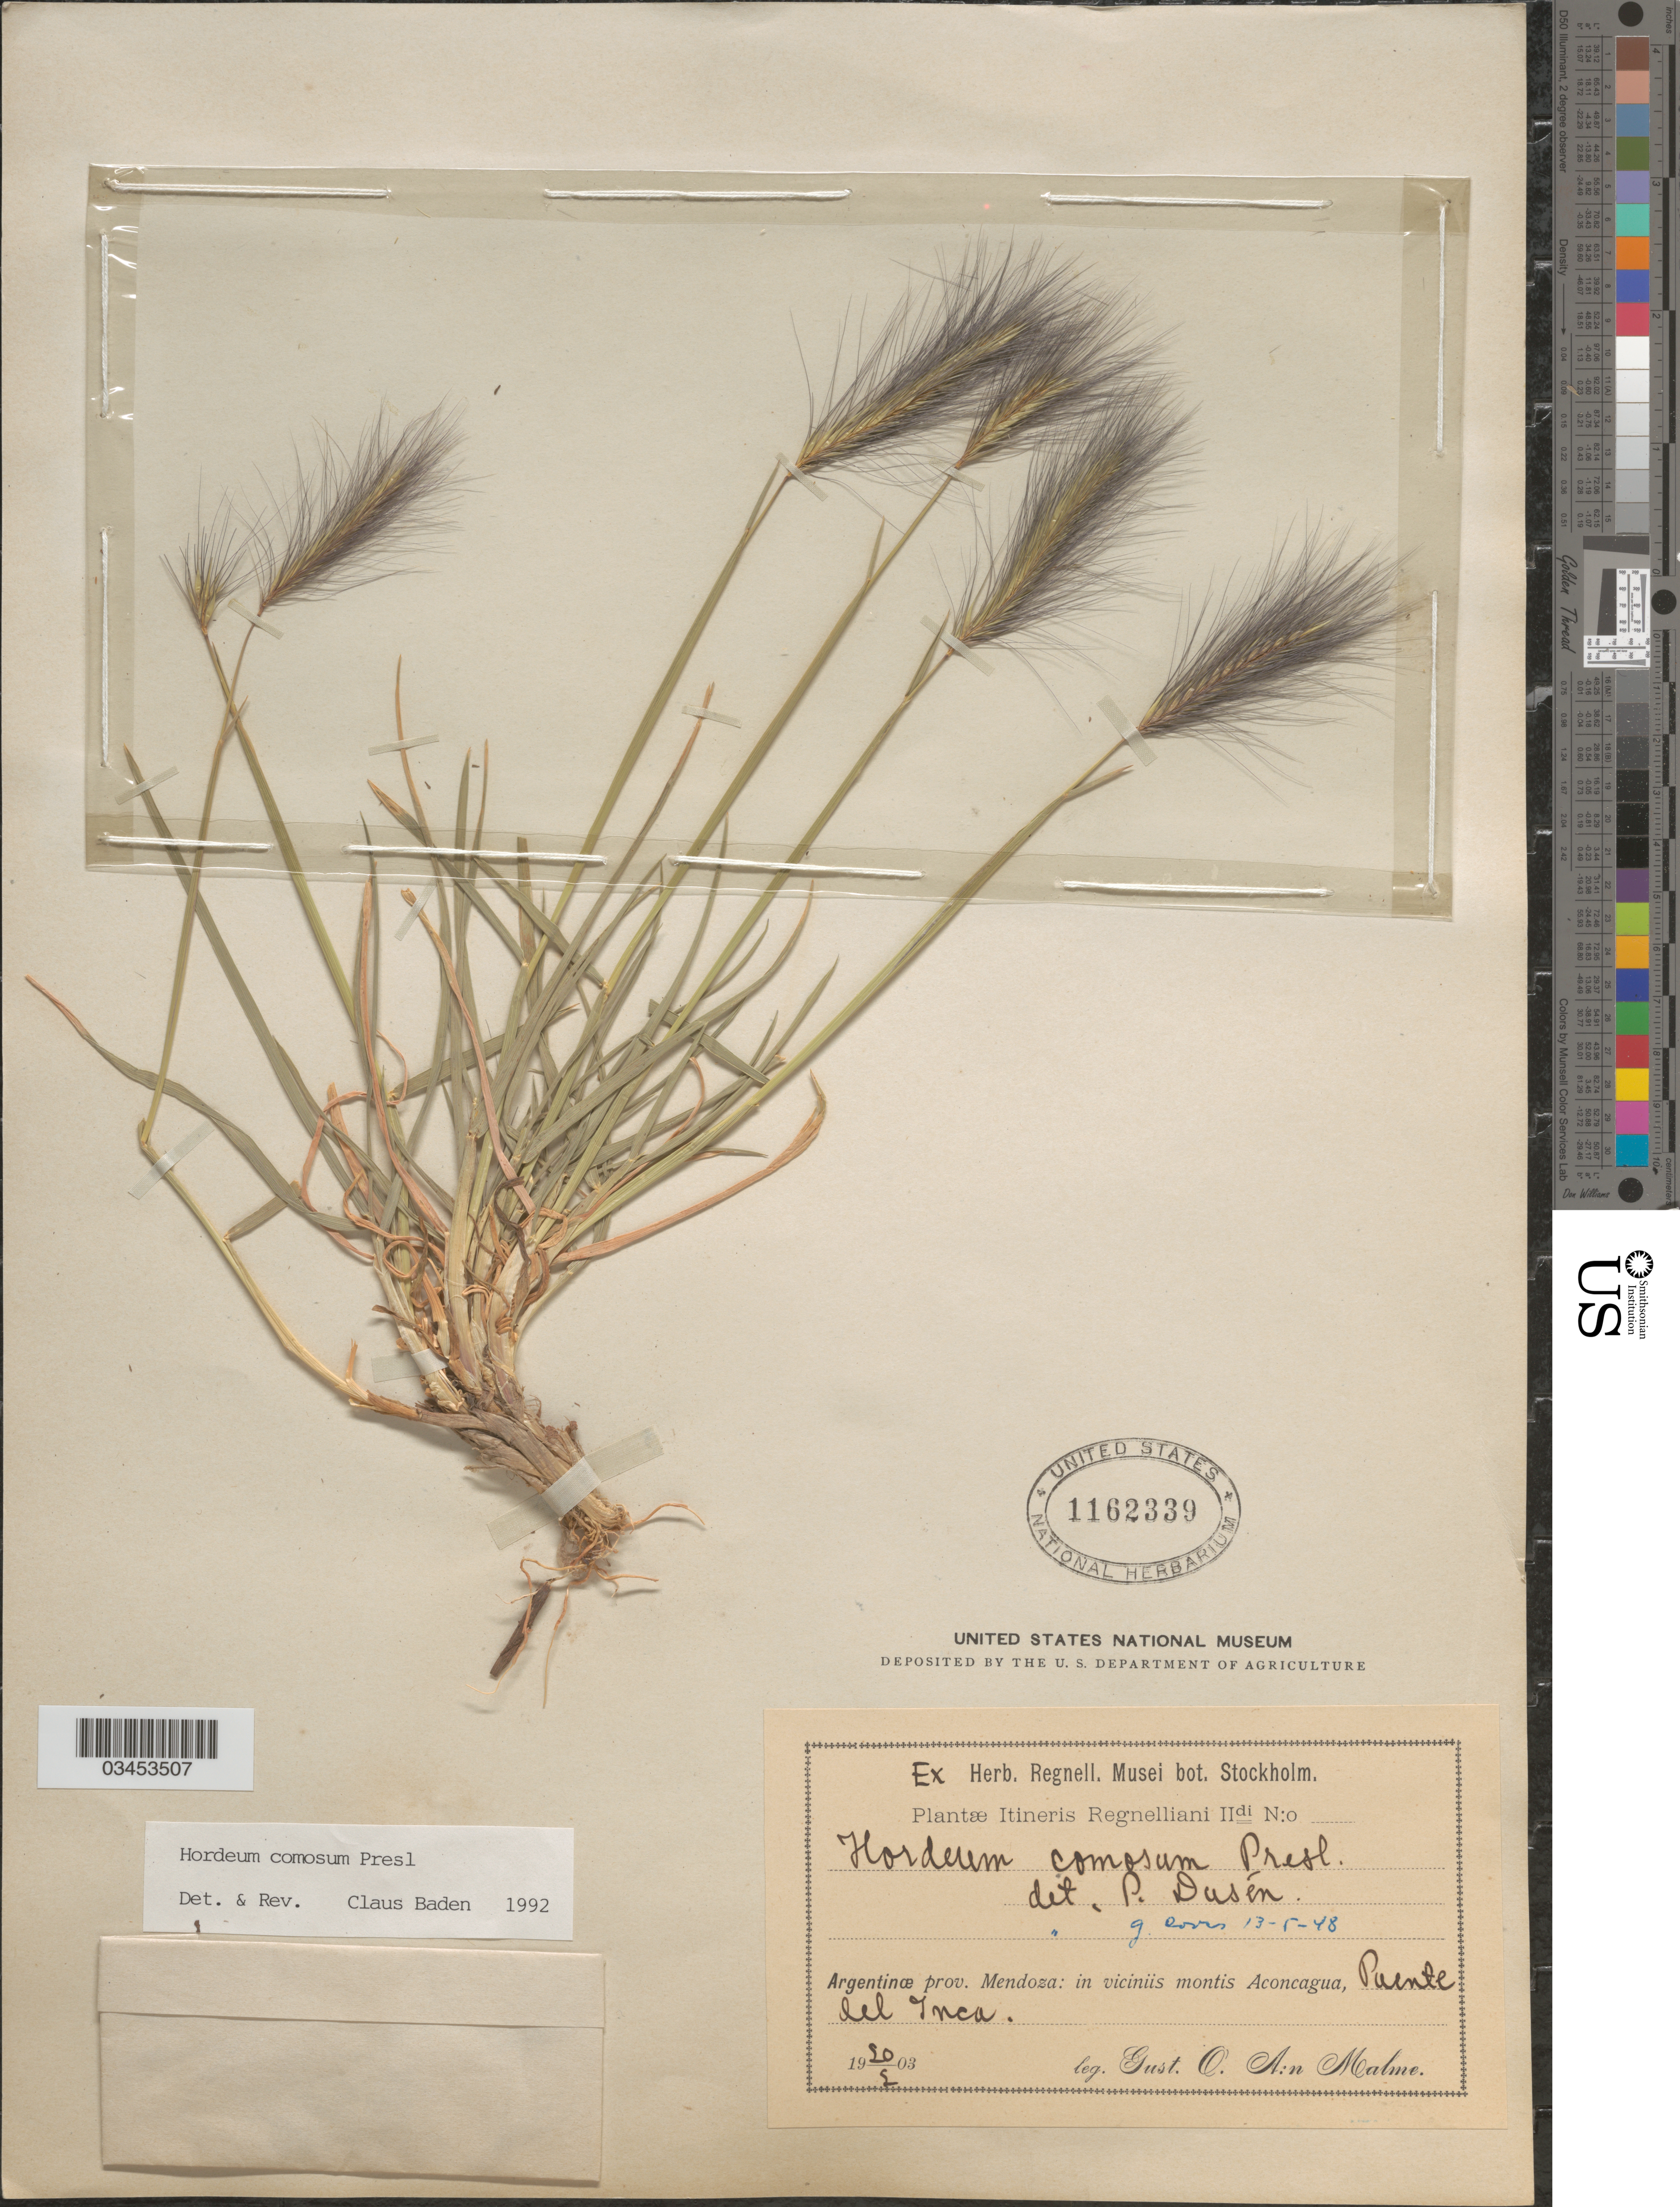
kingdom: Plantae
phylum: Tracheophyta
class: Liliopsida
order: Poales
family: Poaceae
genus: Hordeum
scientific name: Hordeum comosum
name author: J. Presl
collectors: G. O. A. Malme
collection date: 1903-02-20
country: Argentina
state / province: Mendoza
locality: Itineris Regnelliani IIdi. In viciniis montis Aconcagua, Puente del Inca.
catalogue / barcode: US 1162339